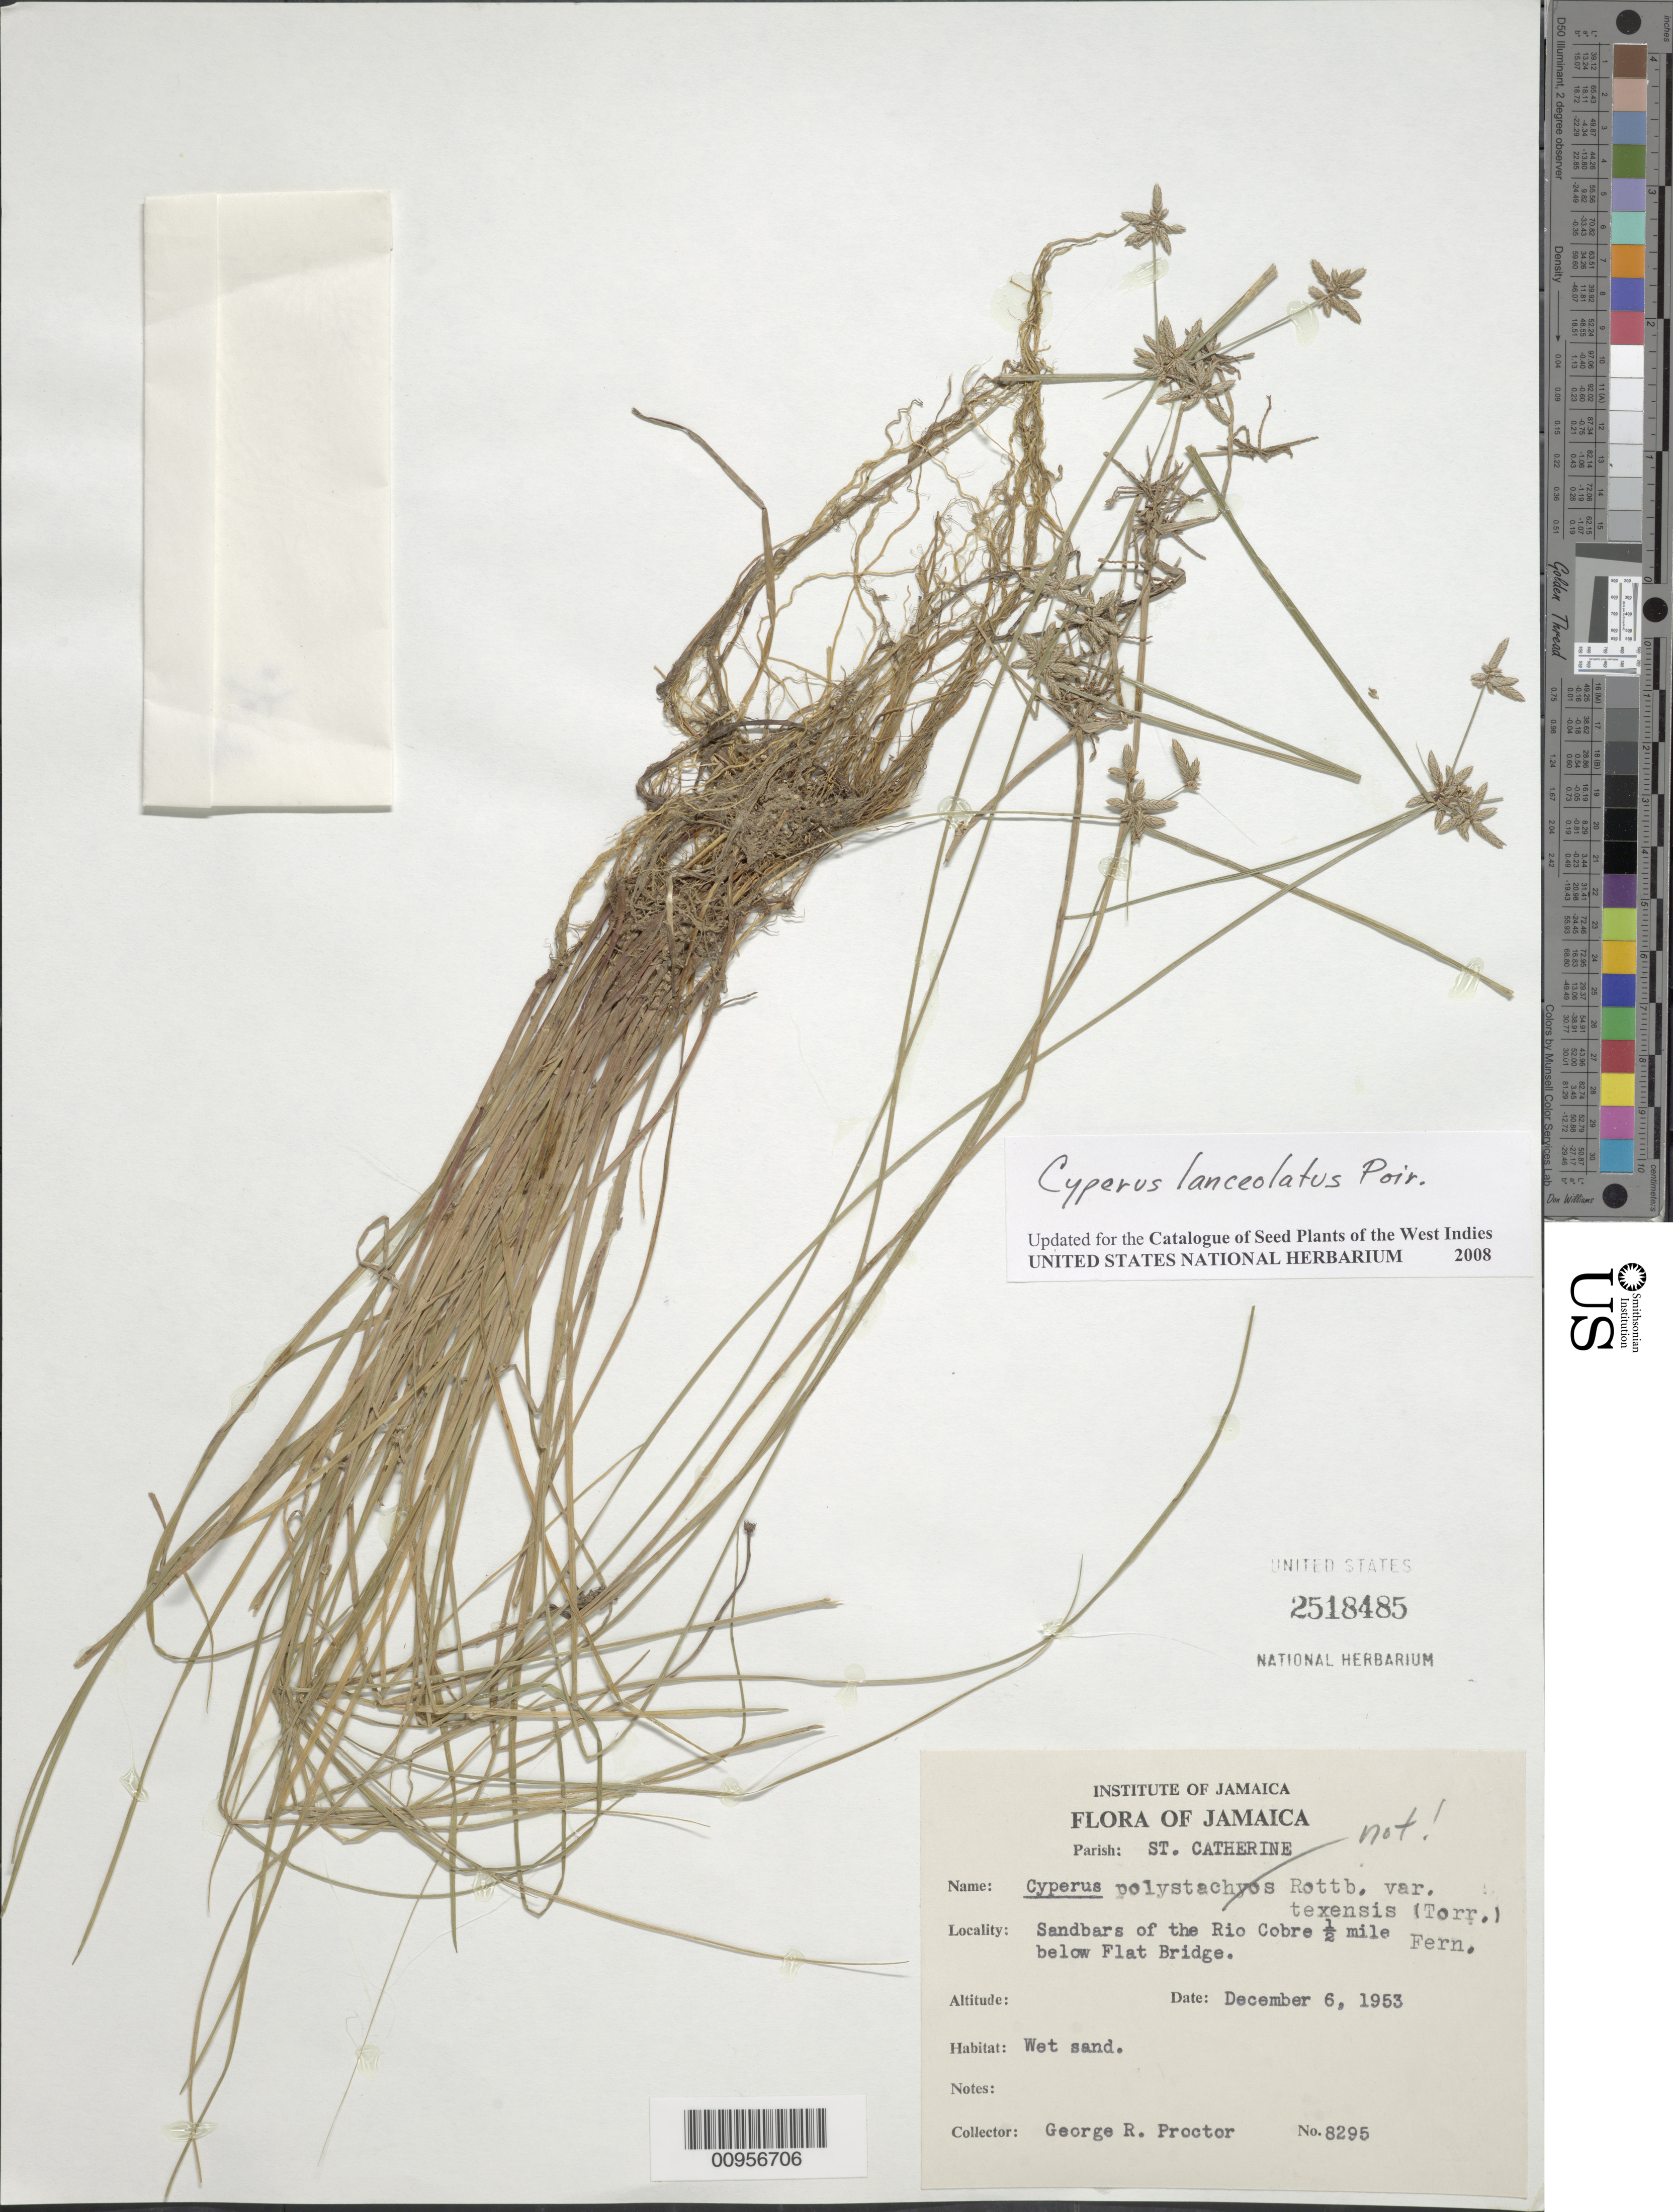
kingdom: Plantae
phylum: Tracheophyta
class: Liliopsida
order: Poales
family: Cyperaceae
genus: Cyperus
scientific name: Cyperus lanceolatus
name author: Poir.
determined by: Strong, M. T., (US), Smithsonian Institution - National Museum of Natural History (UNITED STATES)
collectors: G. R. Proctor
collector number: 8295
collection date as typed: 06 Dec 1953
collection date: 1953-12-06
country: Jamaica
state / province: Saint Catherine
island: Jamaica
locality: Sandbars of the Rio Cobre 1/2 mile below Flat Bridge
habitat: Wet sand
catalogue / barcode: US 2518485